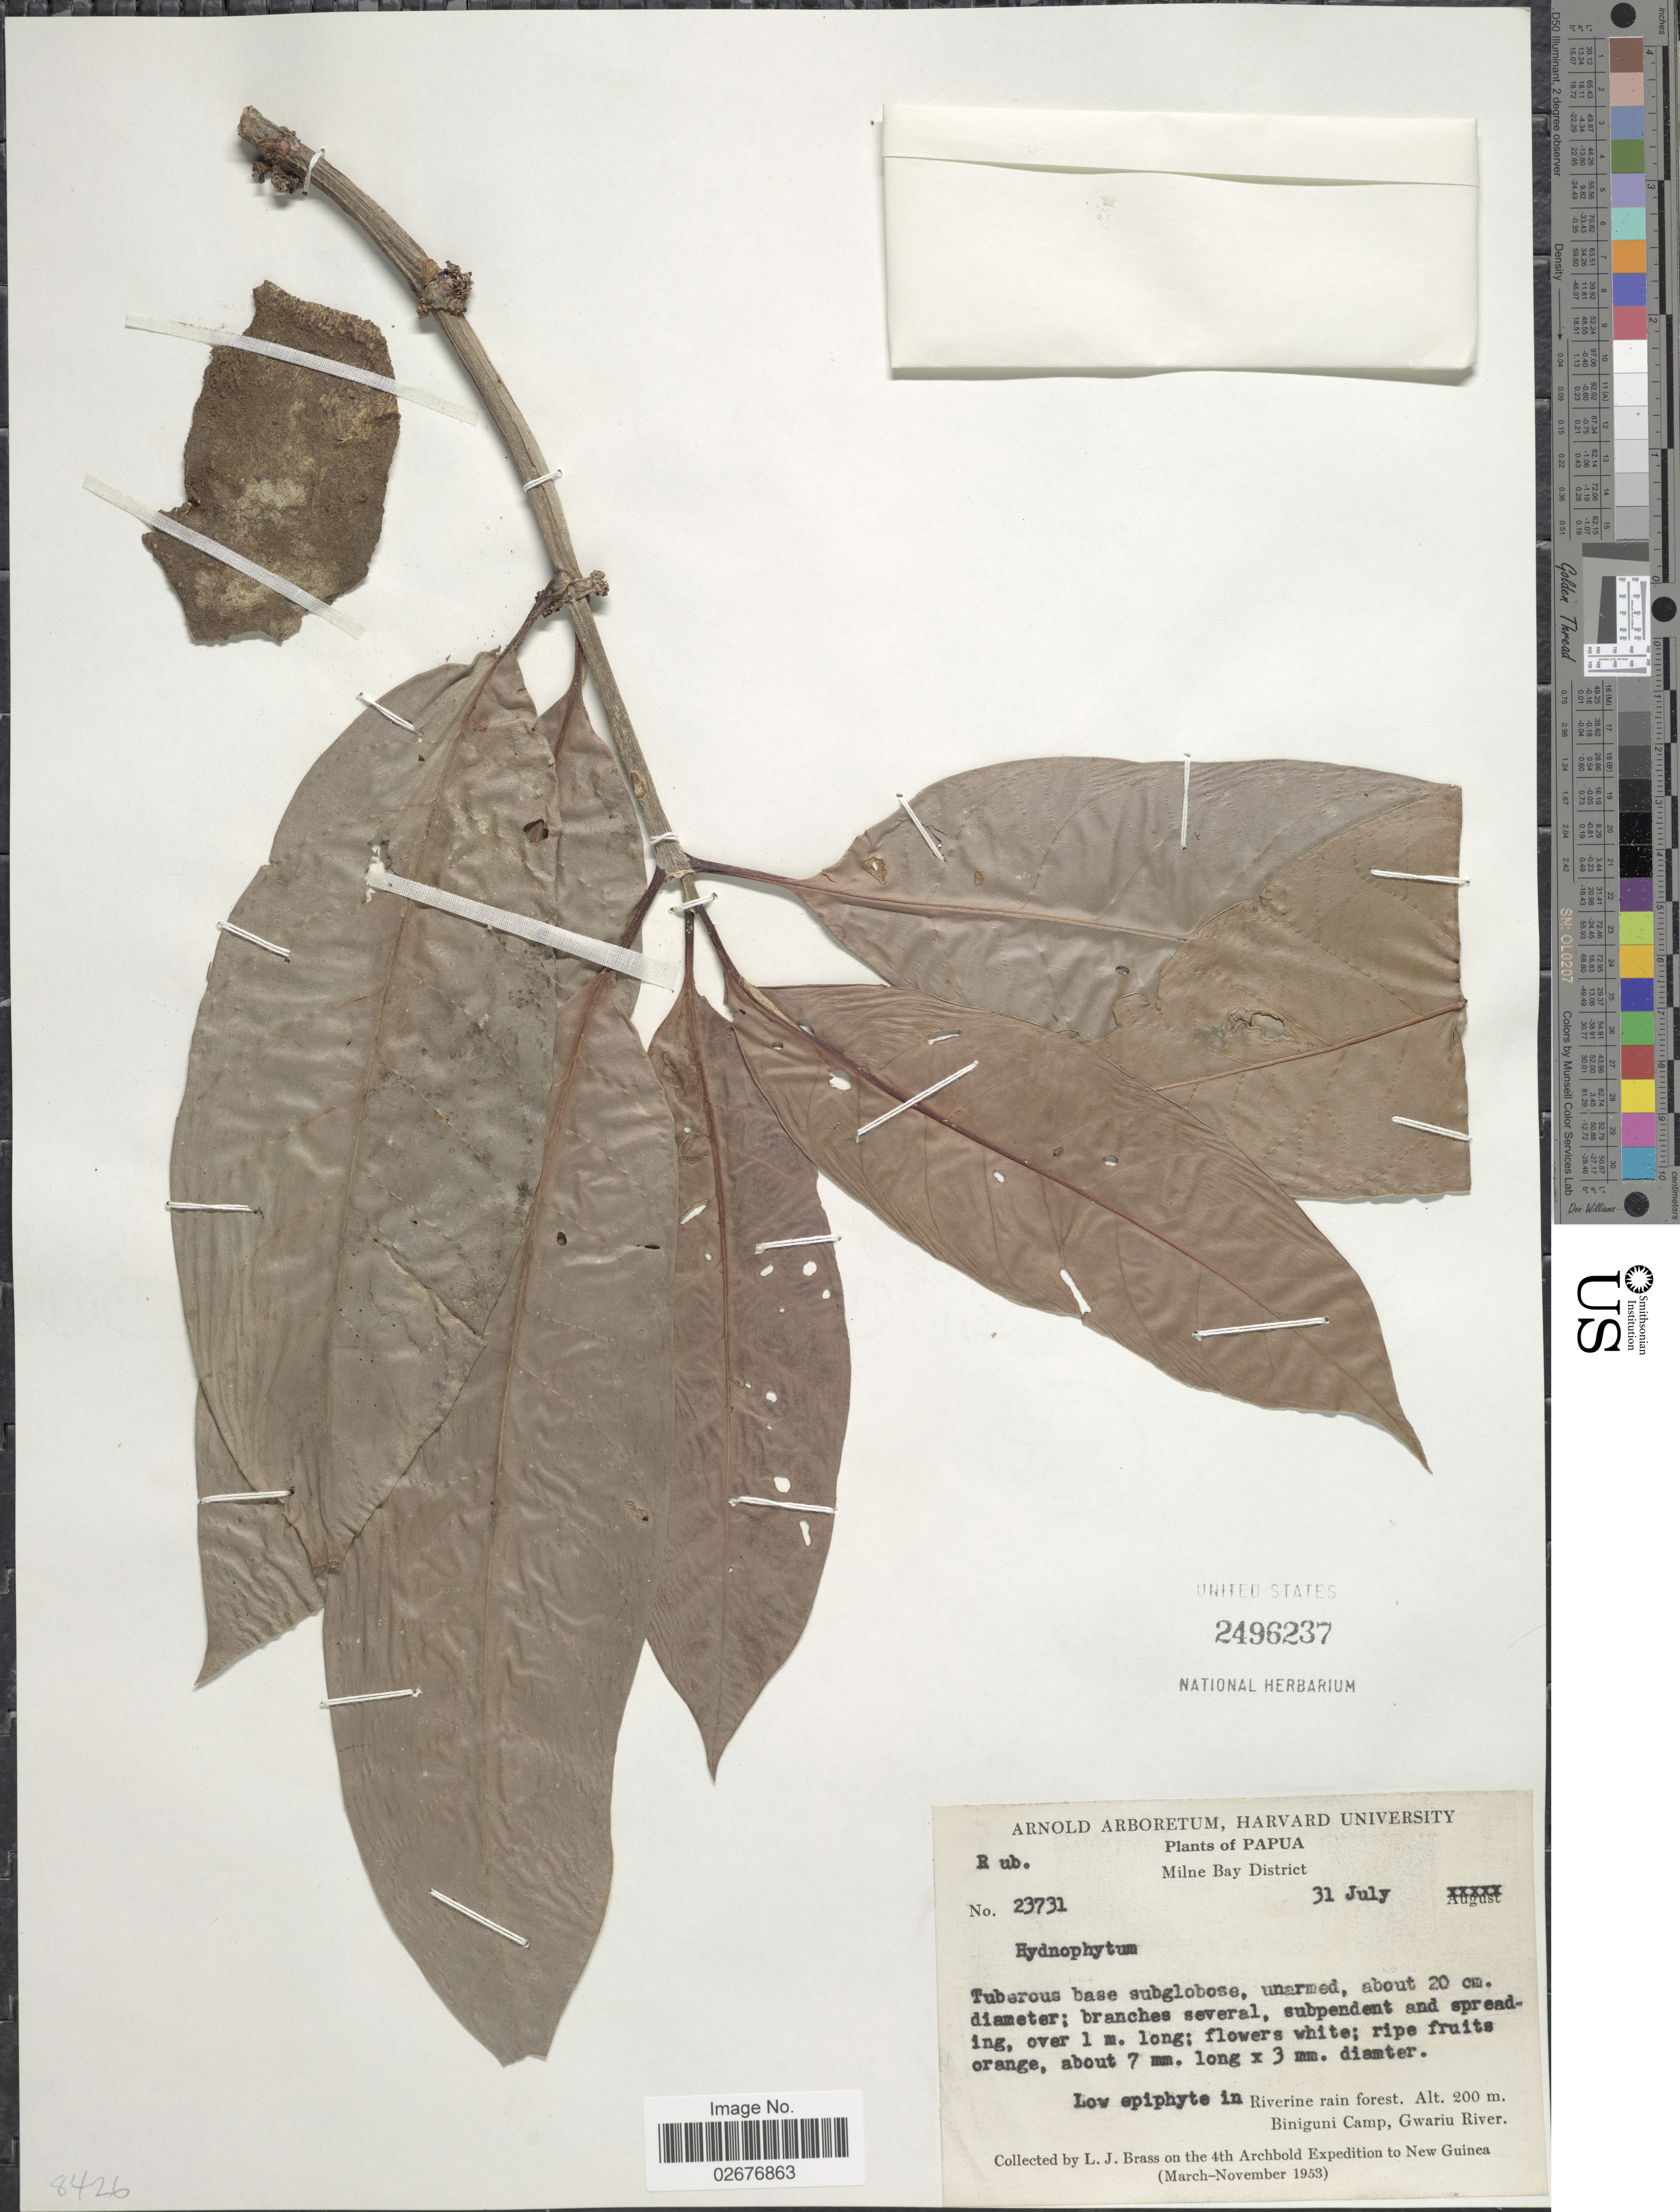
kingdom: Plantae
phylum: Tracheophyta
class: Magnoliopsida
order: Gentianales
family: Rubiaceae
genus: Hydnophytum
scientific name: Hydnophytum sp.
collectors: L. J. Brass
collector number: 23731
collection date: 1953-07-31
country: Papua New Guinea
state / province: Milne Bay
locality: Papua, Riverine rain forest, Biniguni Camp, Gwariu River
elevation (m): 200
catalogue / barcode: US 2496237